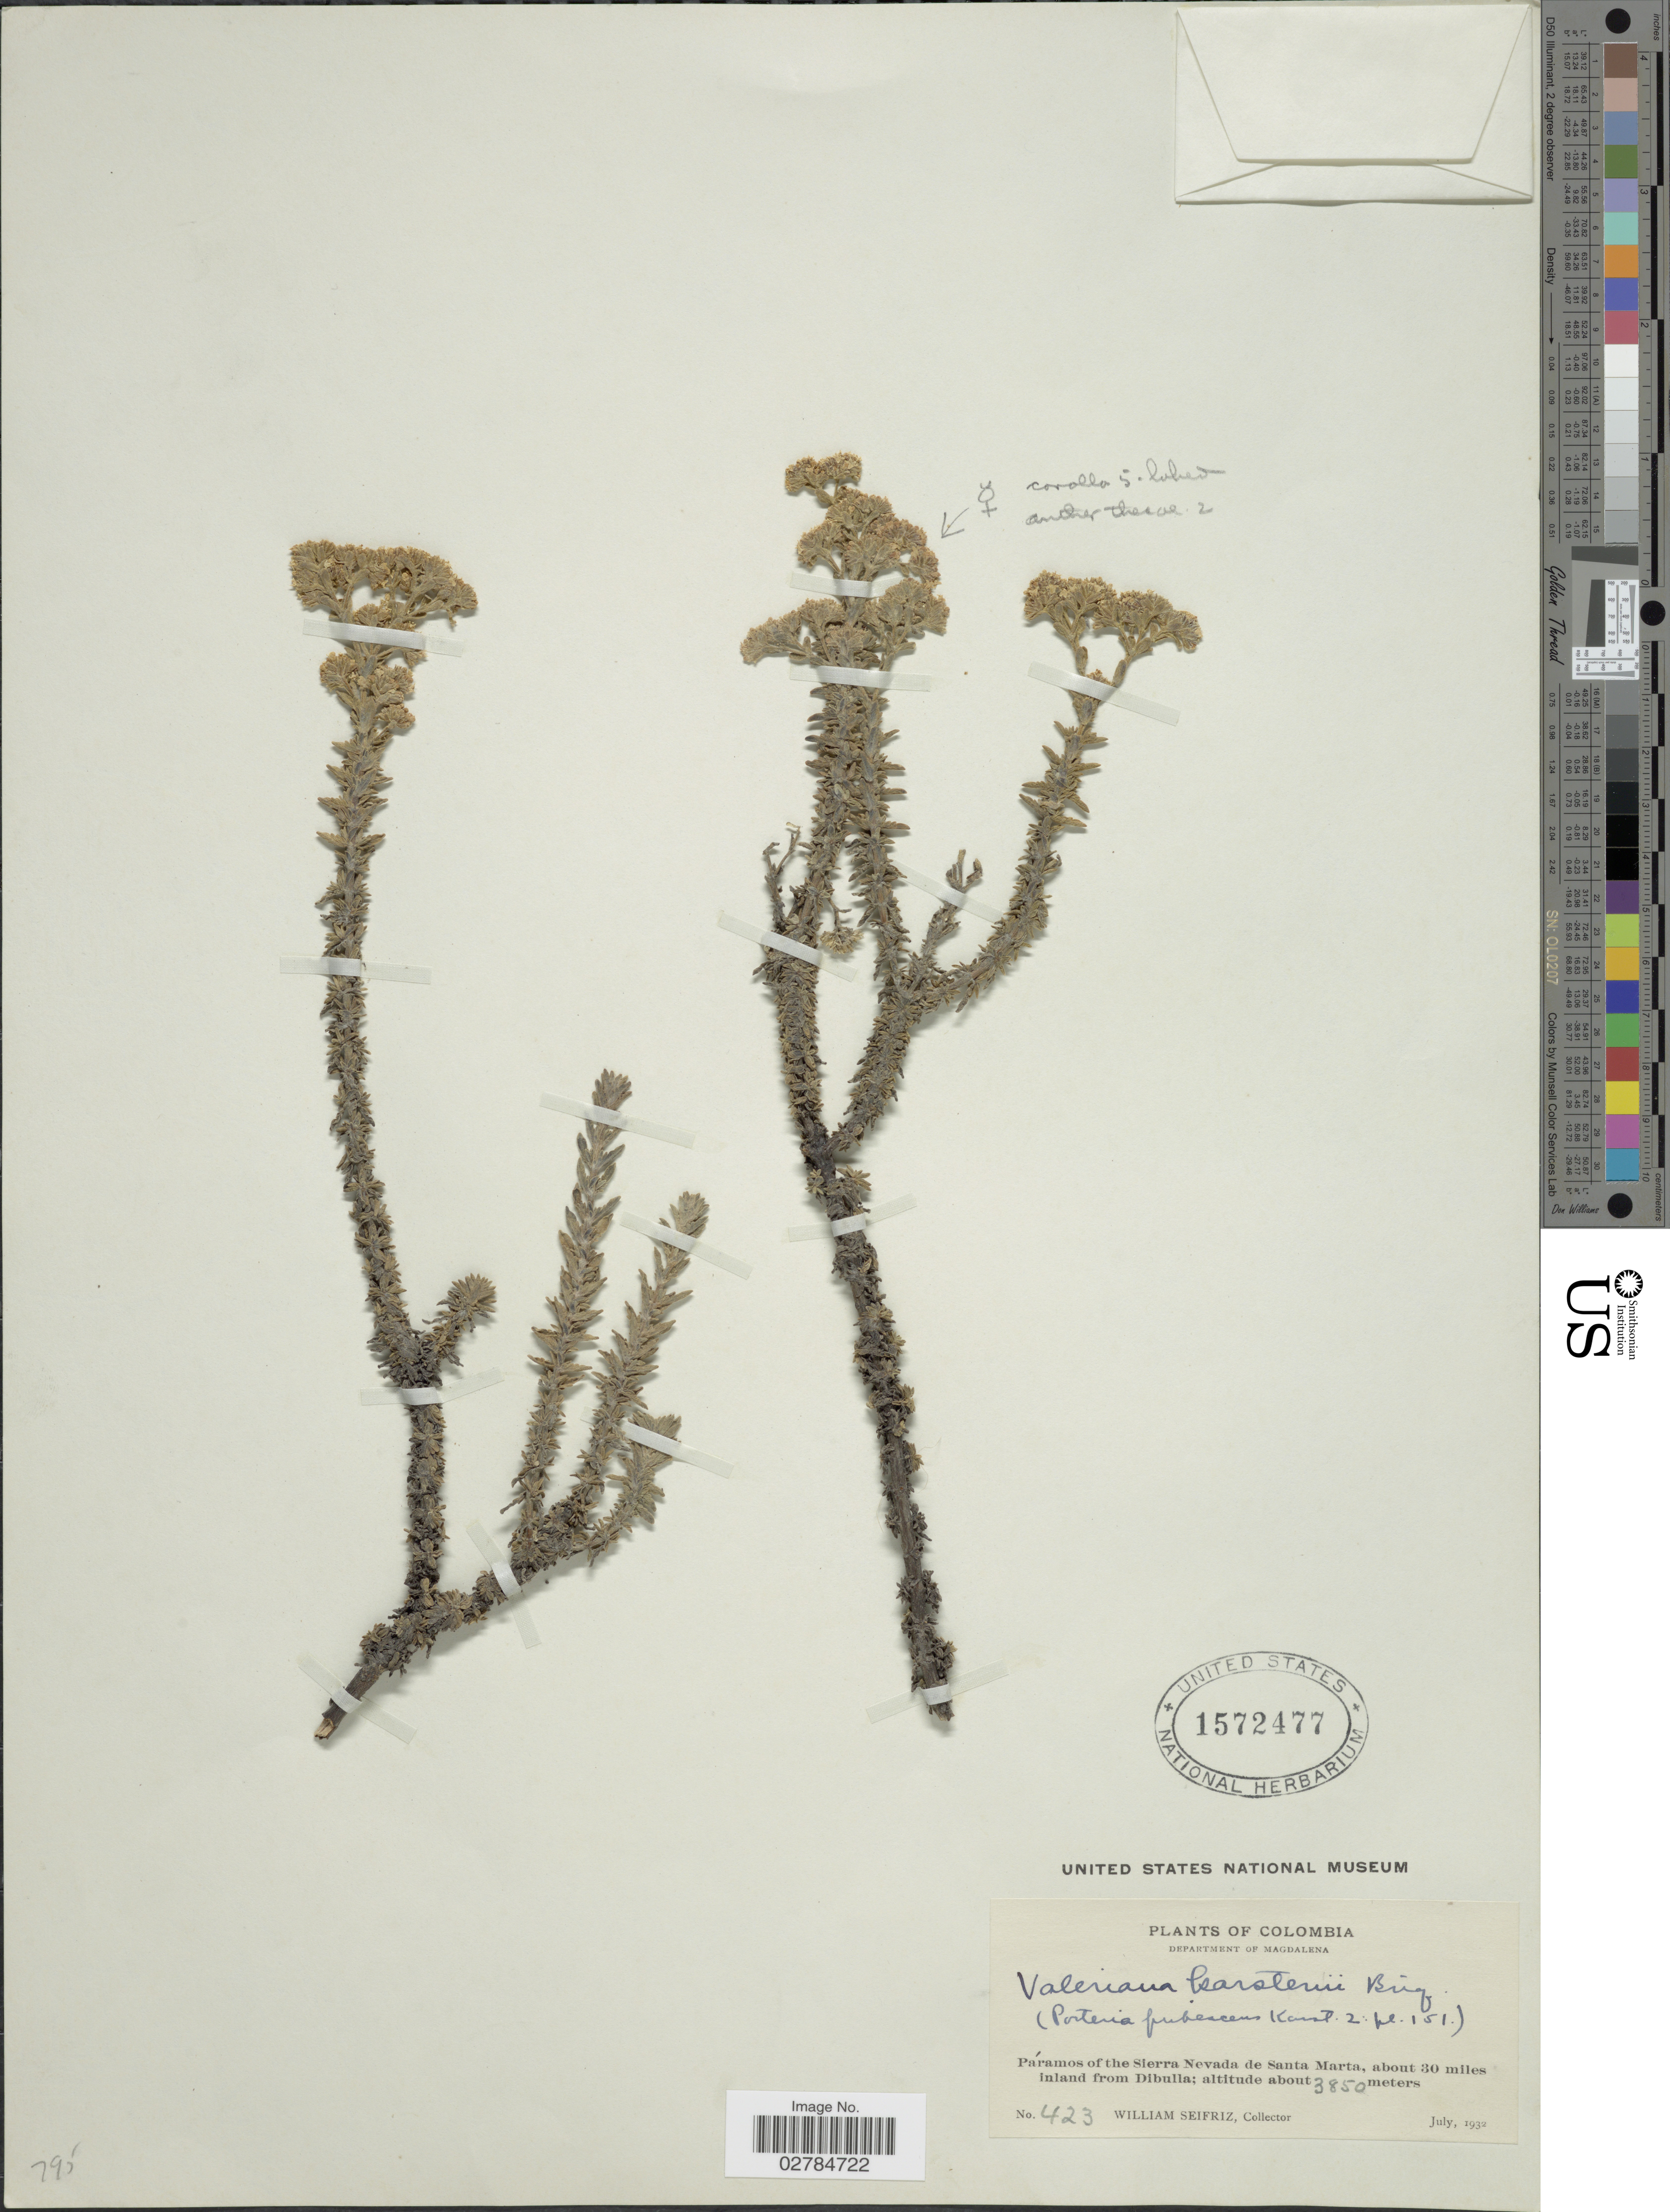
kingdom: Plantae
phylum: Tracheophyta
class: Magnoliopsida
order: Dipsacales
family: Caprifoliaceae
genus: Valeriana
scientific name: Valeriana karstenii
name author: Briq.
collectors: W. Seifriz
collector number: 423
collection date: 1932-07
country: Colombia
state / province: Magdalena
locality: Department of Magdalena. Páramos of the Sierra Nevada de Santa Marta, about 30 miles inland from Dibulla.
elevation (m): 3850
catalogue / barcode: US 1572477